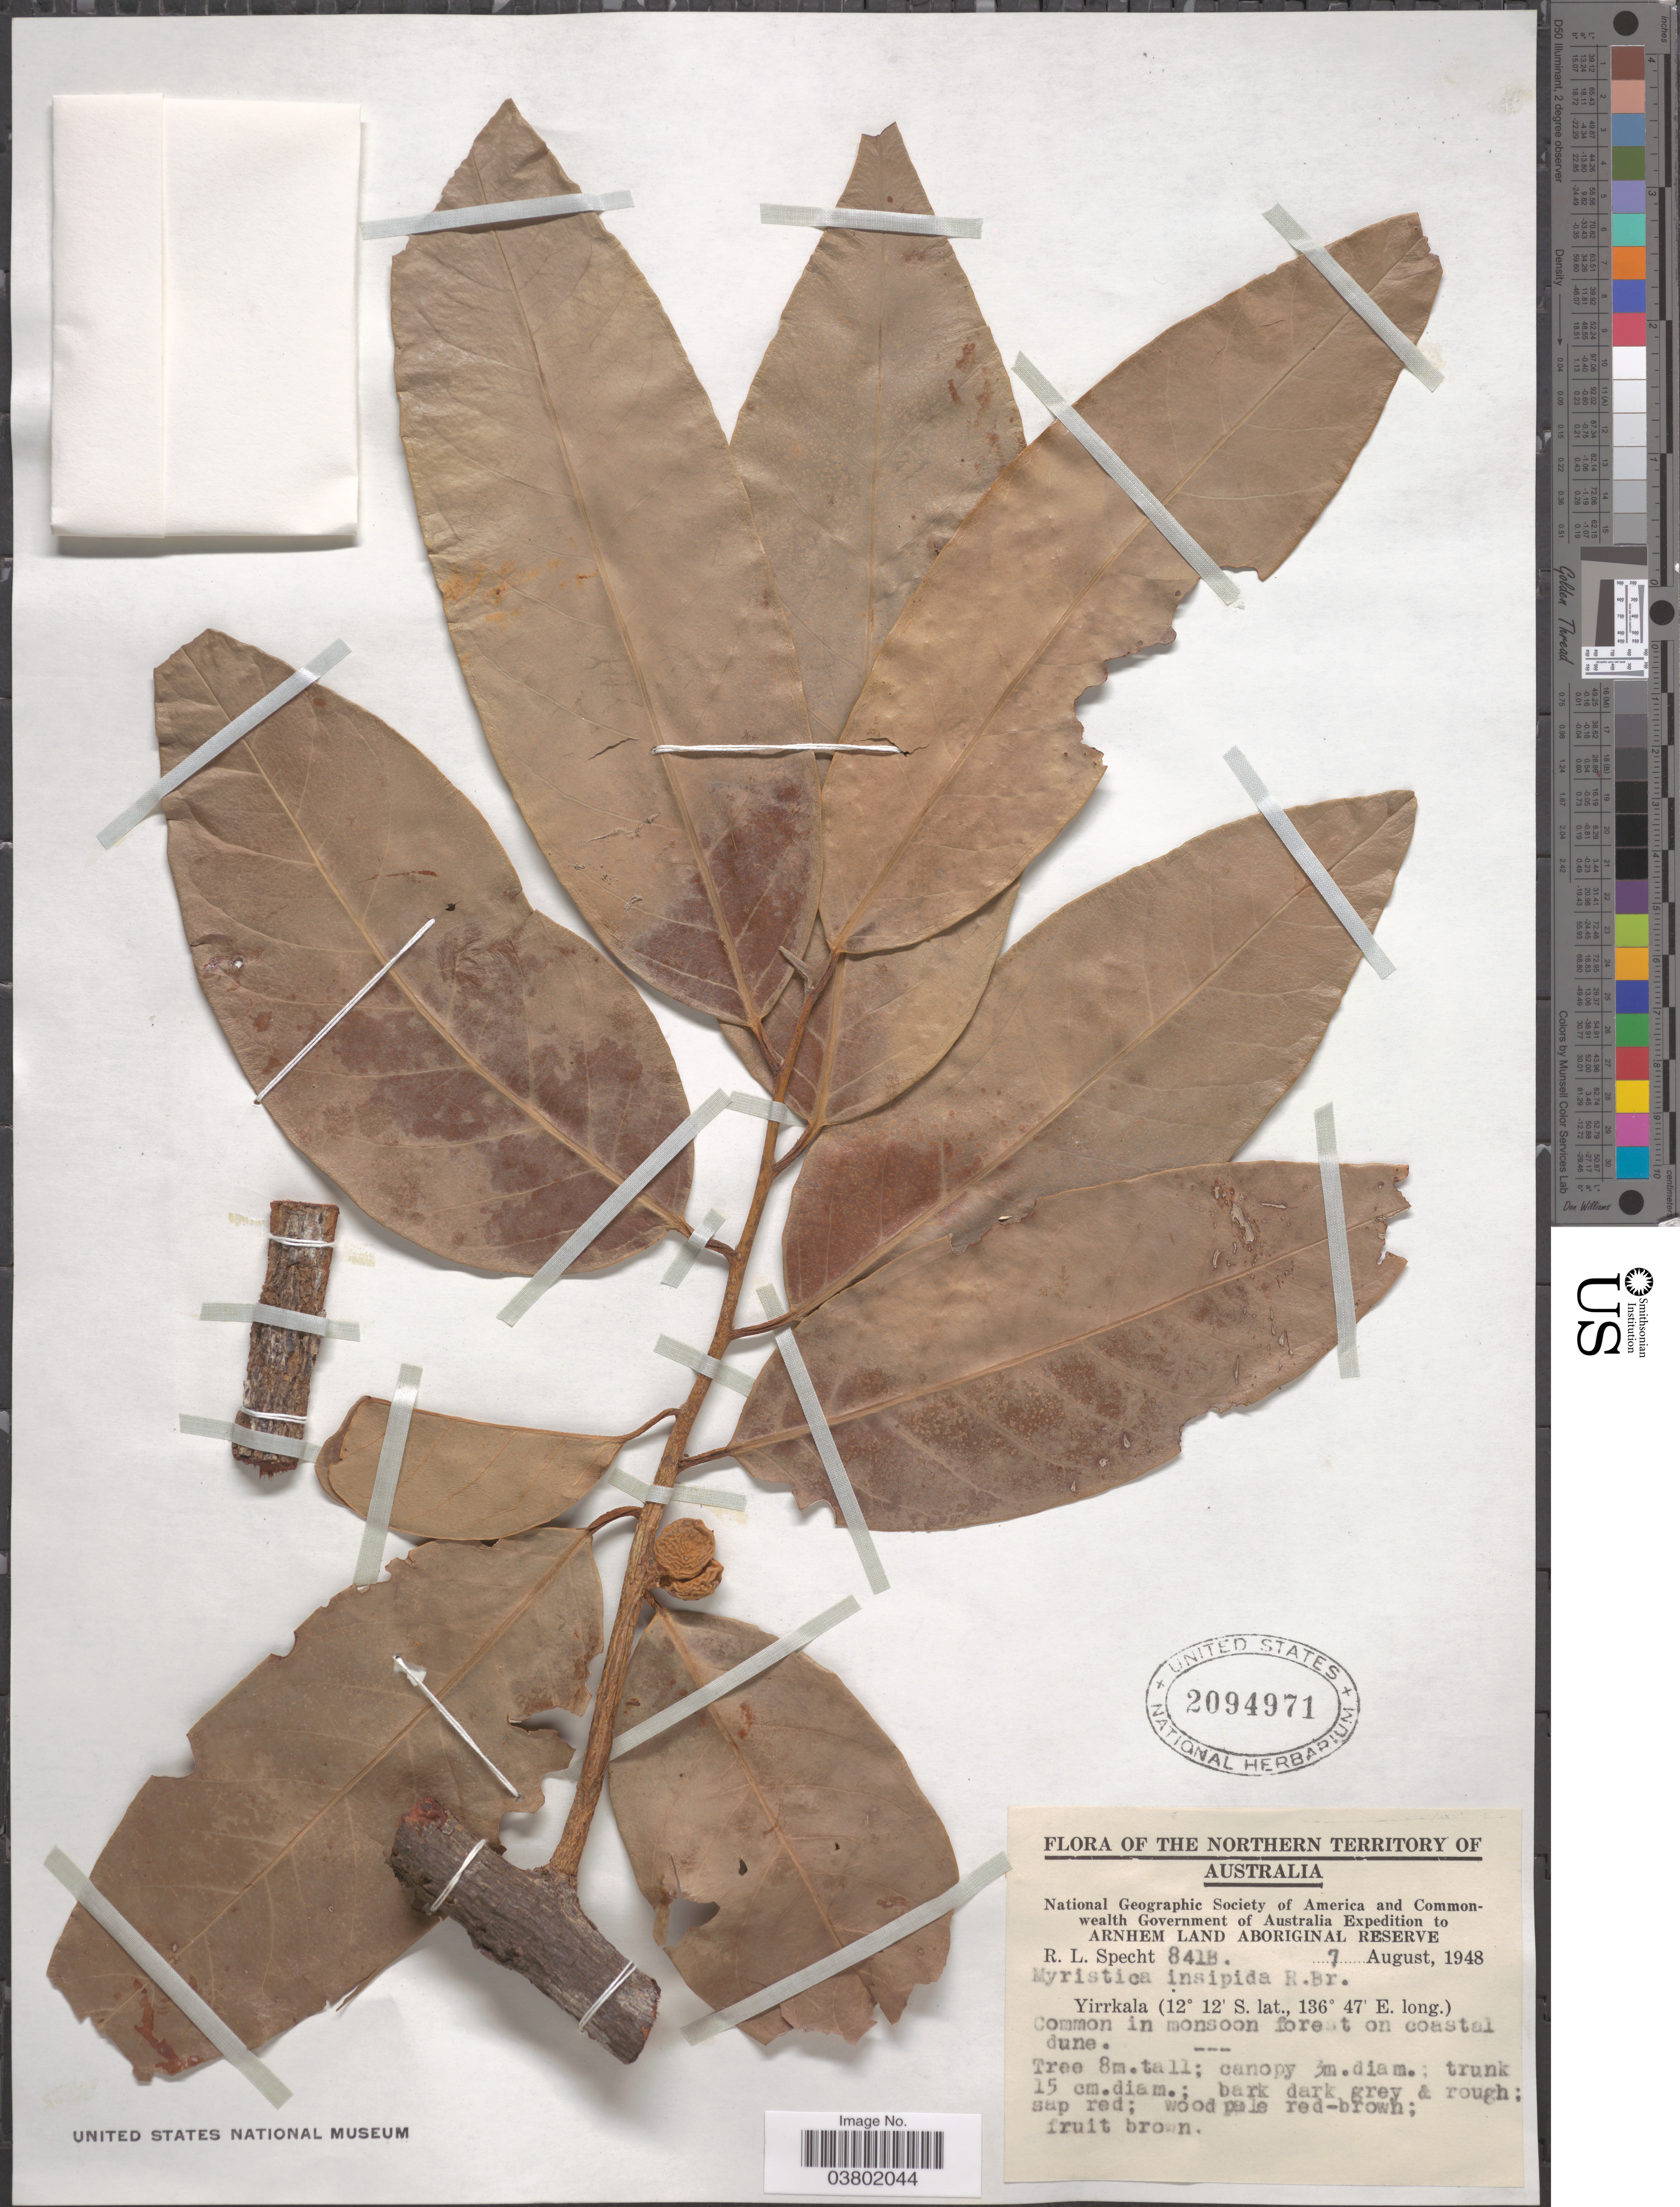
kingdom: Plantae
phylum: Tracheophyta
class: Magnoliopsida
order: Magnoliales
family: Myristicaceae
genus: Myristica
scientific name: Myristica insipidia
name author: R. Br.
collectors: R. L. Specht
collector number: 8418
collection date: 1948-08-07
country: Australia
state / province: Northern Territory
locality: Yirrkala. The Northern Territory of Australia.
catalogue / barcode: US 2094971